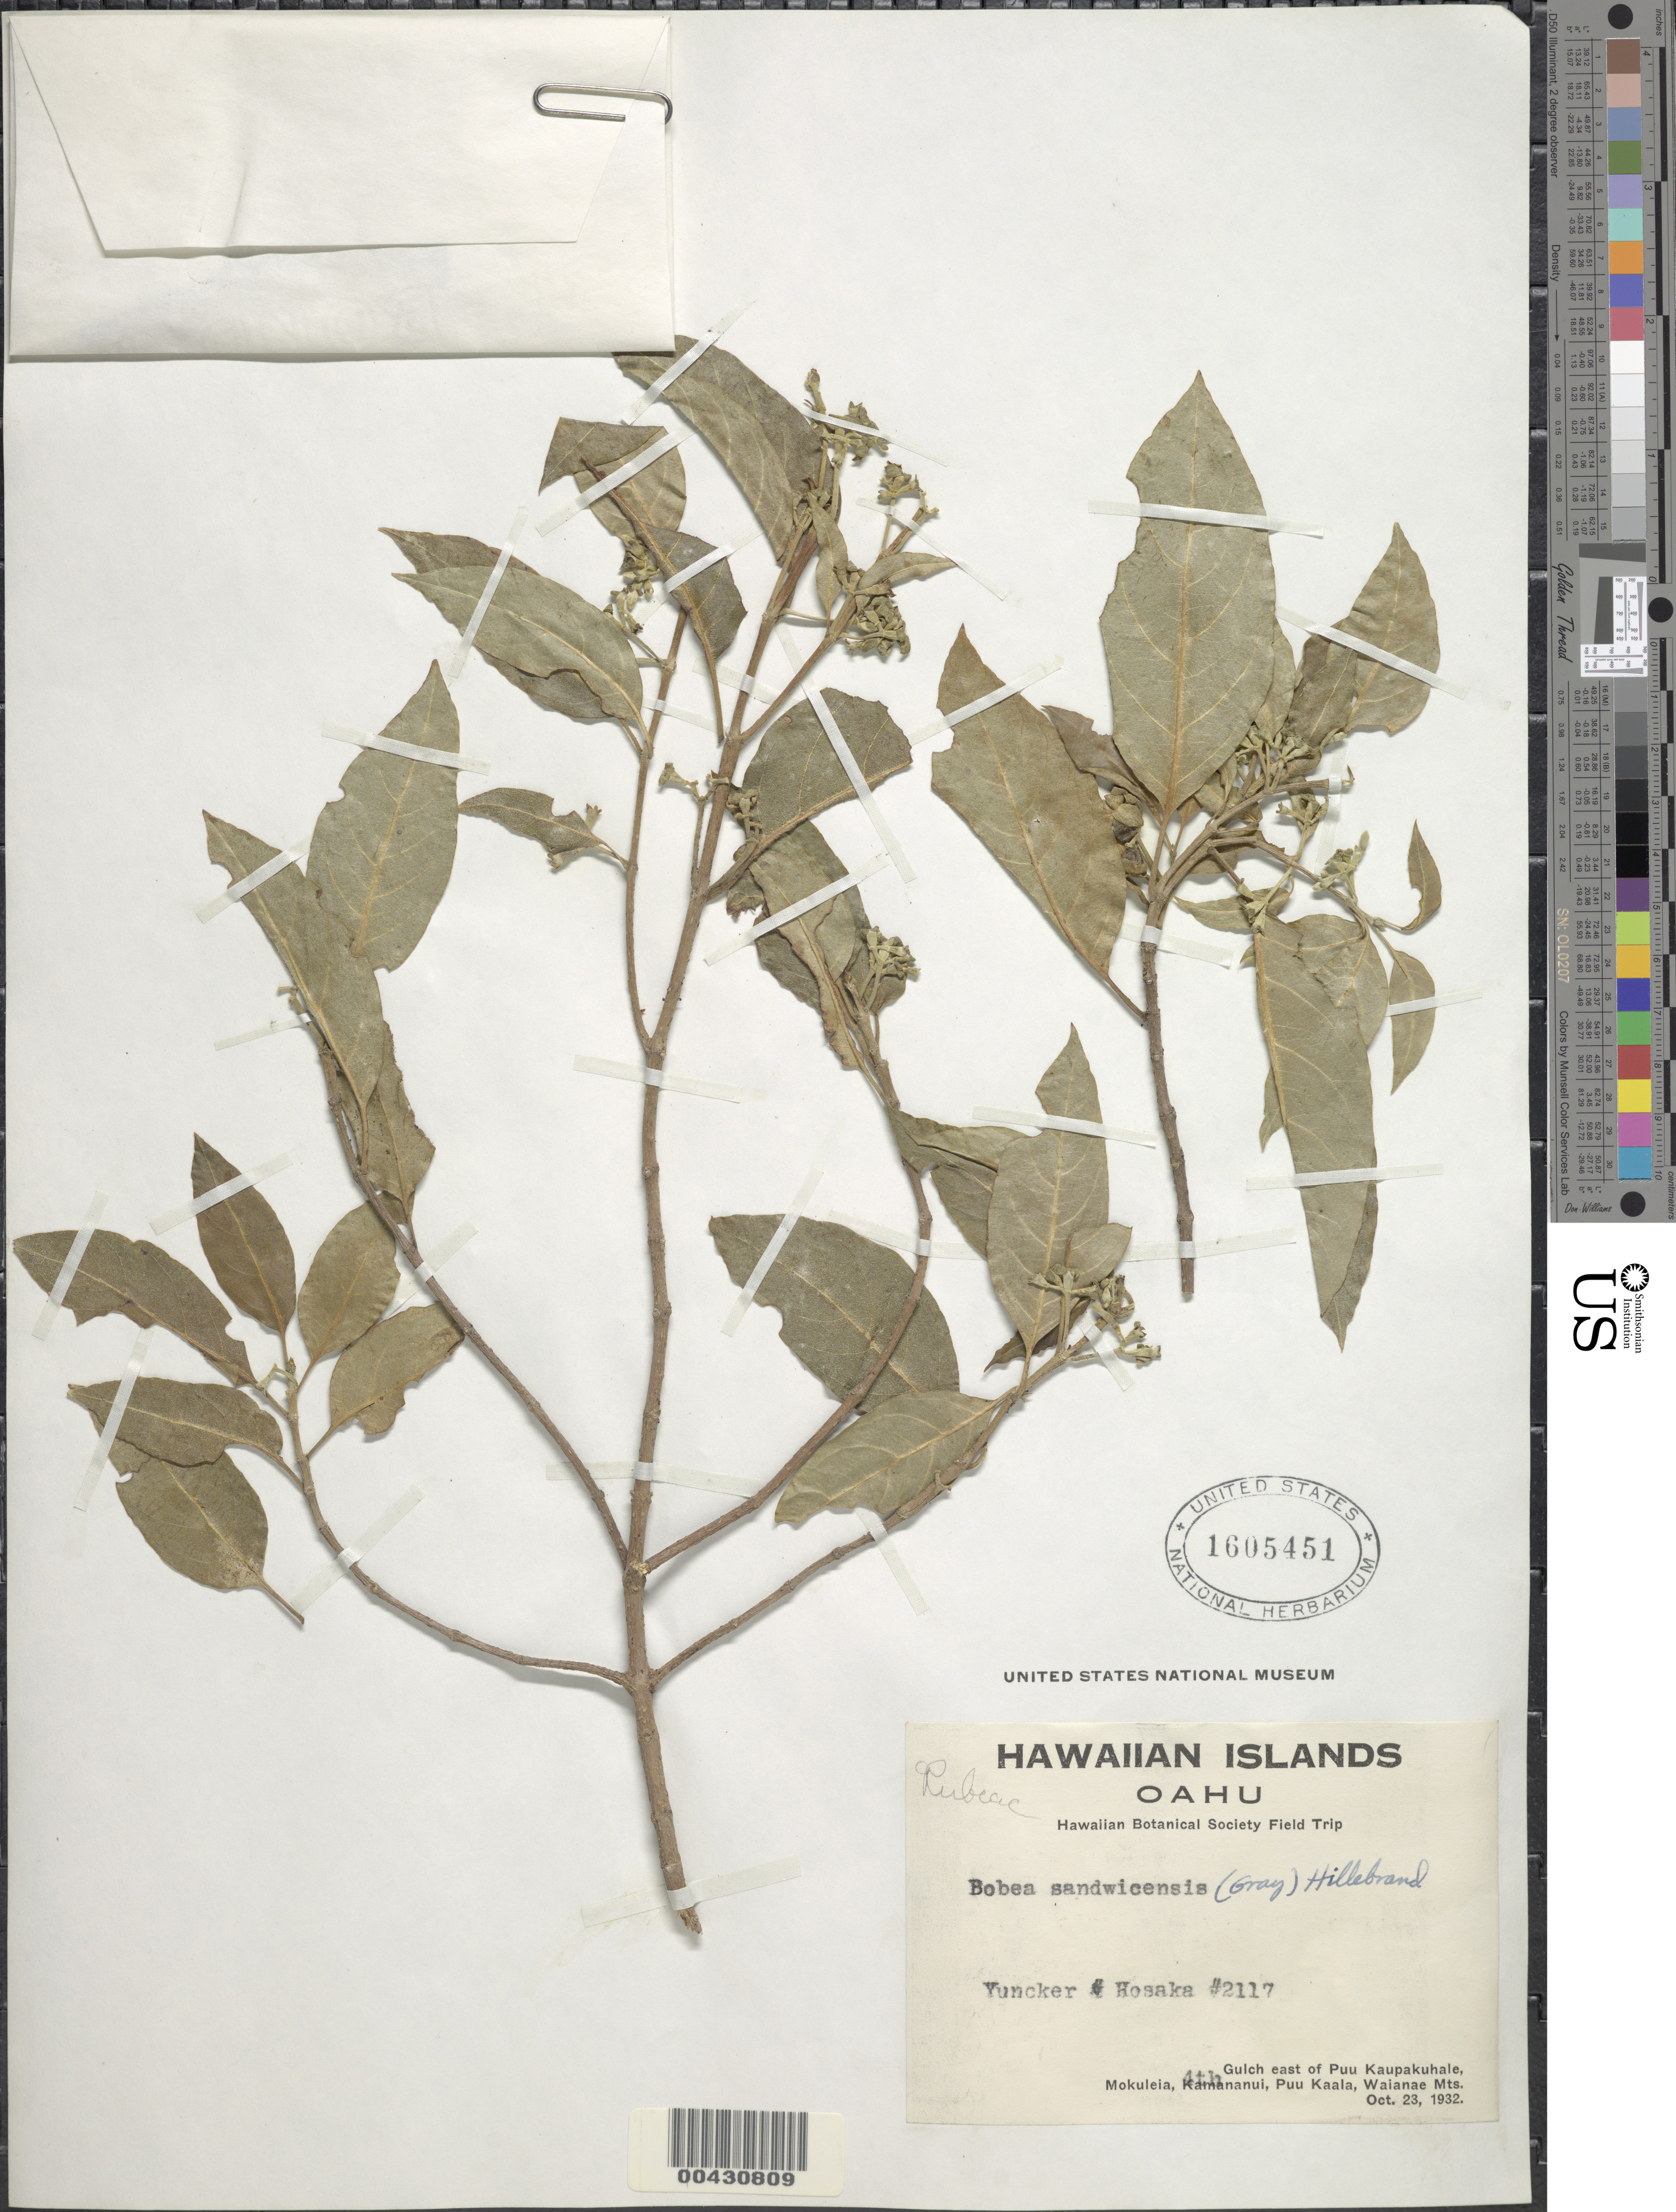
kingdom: Plantae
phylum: Tracheophyta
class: Magnoliopsida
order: Gentianales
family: Rubiaceae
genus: Bobea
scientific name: Bobea sandwicensis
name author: (A. Gray) Hillebr.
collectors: T. G. Yuncker & Hosaka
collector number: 2117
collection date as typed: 23 Oct 1932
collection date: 1932-10-23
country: United States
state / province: Hawaii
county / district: Honolulu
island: Oahu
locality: Gulch east of Puu Kaupakuhale, Mokuleia, Kamananui, Puu Kaala, Waianae Mts.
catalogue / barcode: US 1605451